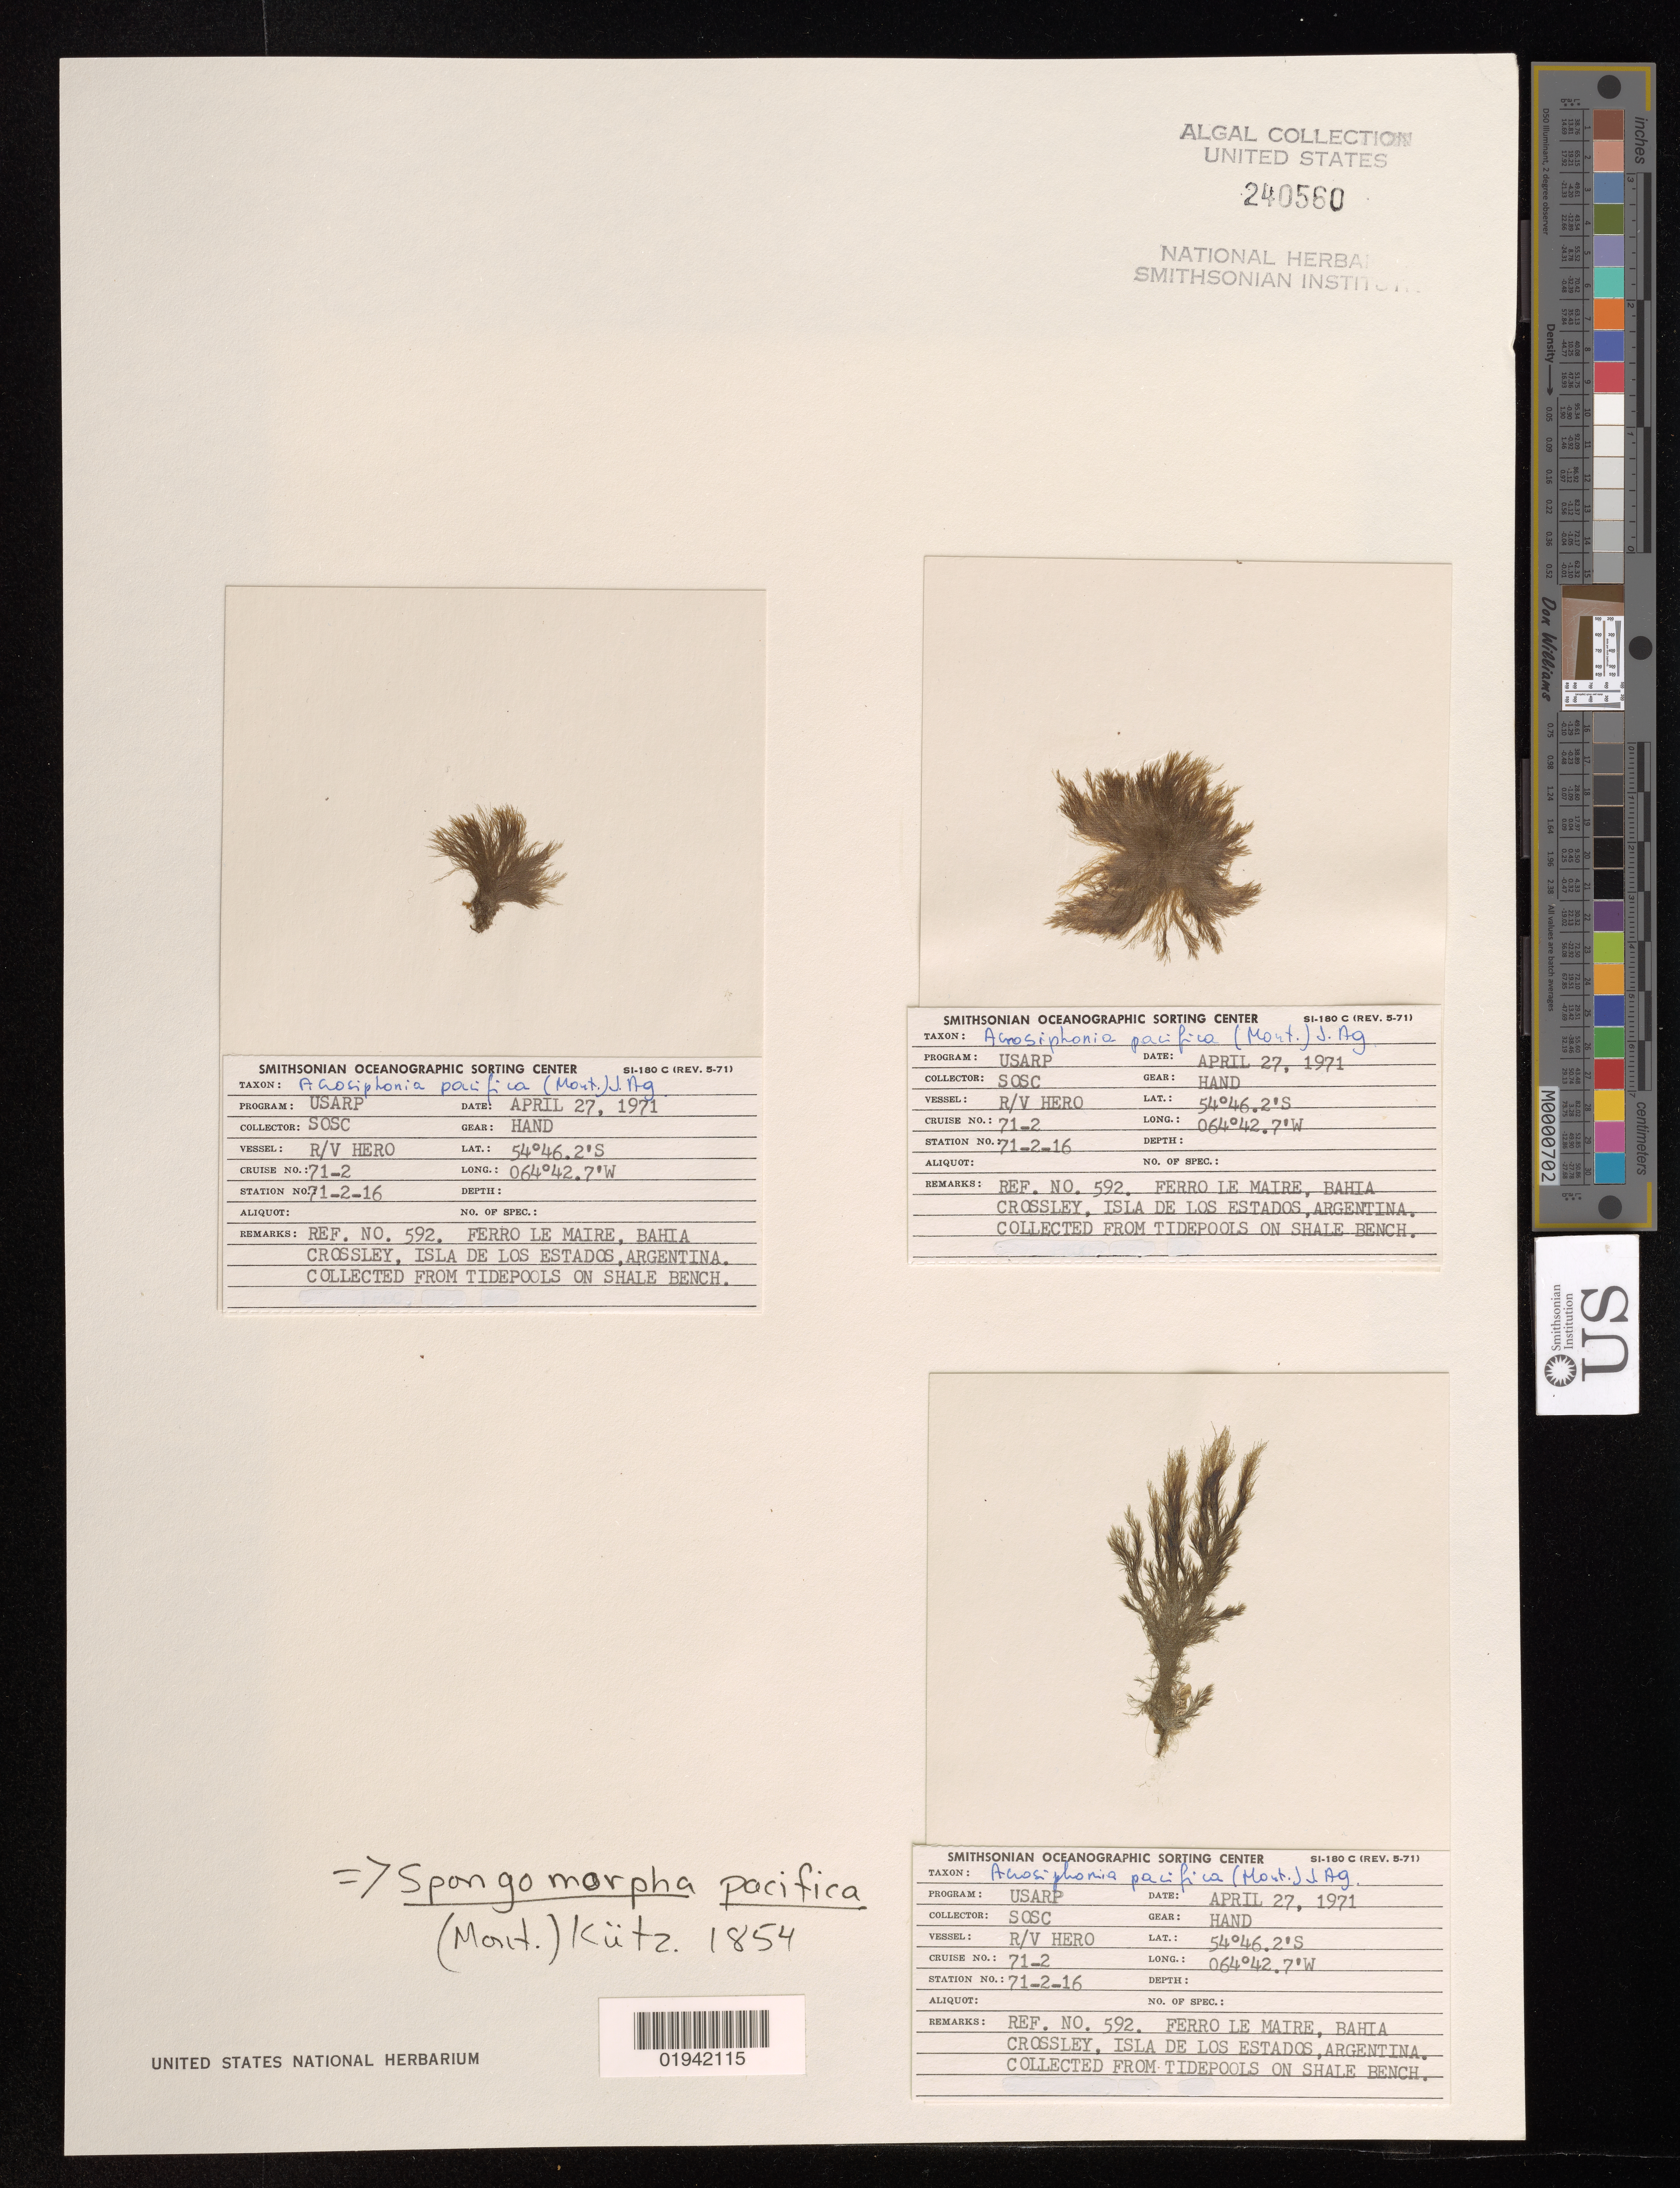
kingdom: Plantae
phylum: Chlorophyta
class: Ulvophyceae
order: Ulotrichales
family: Ulotrichaceae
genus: Spongomorpha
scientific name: Spongomorpha pacifica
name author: (Montagne) Kütz.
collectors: SOSC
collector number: Station 71-2-16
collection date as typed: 27 Apr 1971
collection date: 1971-04-27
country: Argentina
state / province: Tierra del Fuego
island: Isla de los Estados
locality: Ferro le Maire, Bahia Crossley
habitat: tidepools on shale bench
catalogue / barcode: US 240560